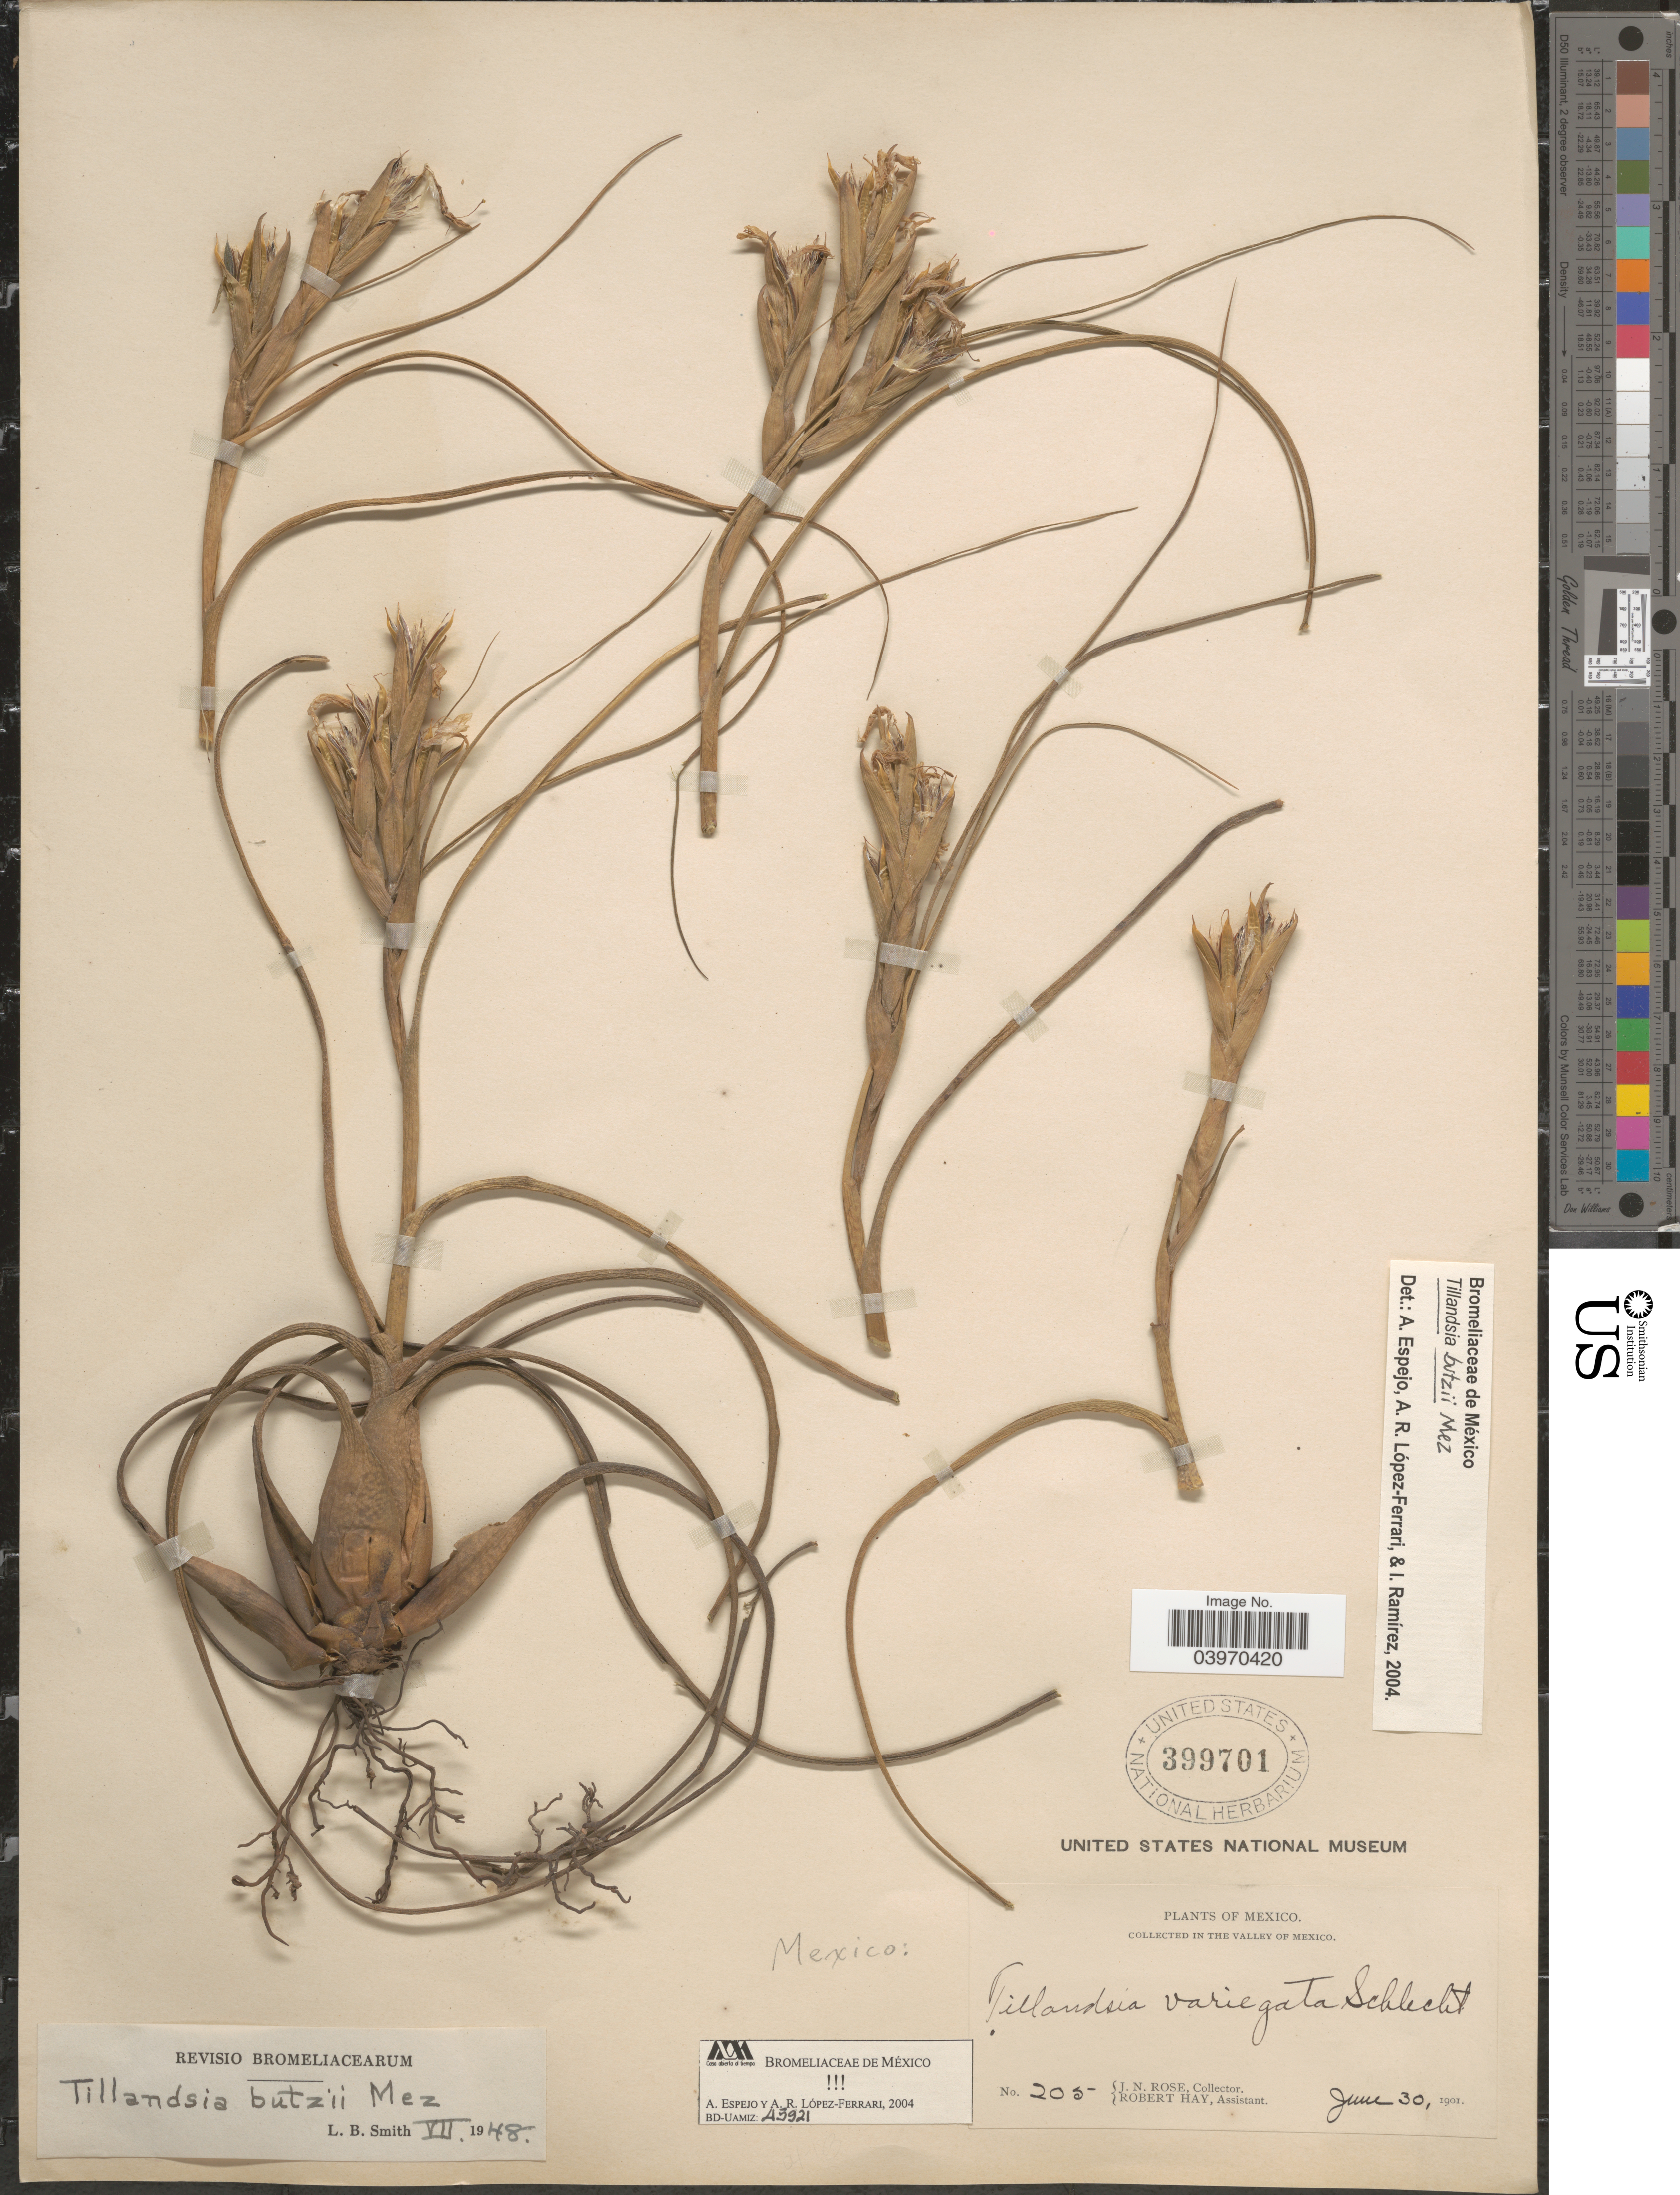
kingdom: Plantae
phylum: Tracheophyta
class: Liliopsida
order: Poales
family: Bromeliaceae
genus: Tillandsia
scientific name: Tillandsia butzii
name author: Mez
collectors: J. N. Rose & R. Hay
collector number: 205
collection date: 1901-06-30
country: Mexico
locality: In the Valley of Mexico.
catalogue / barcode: US 399701